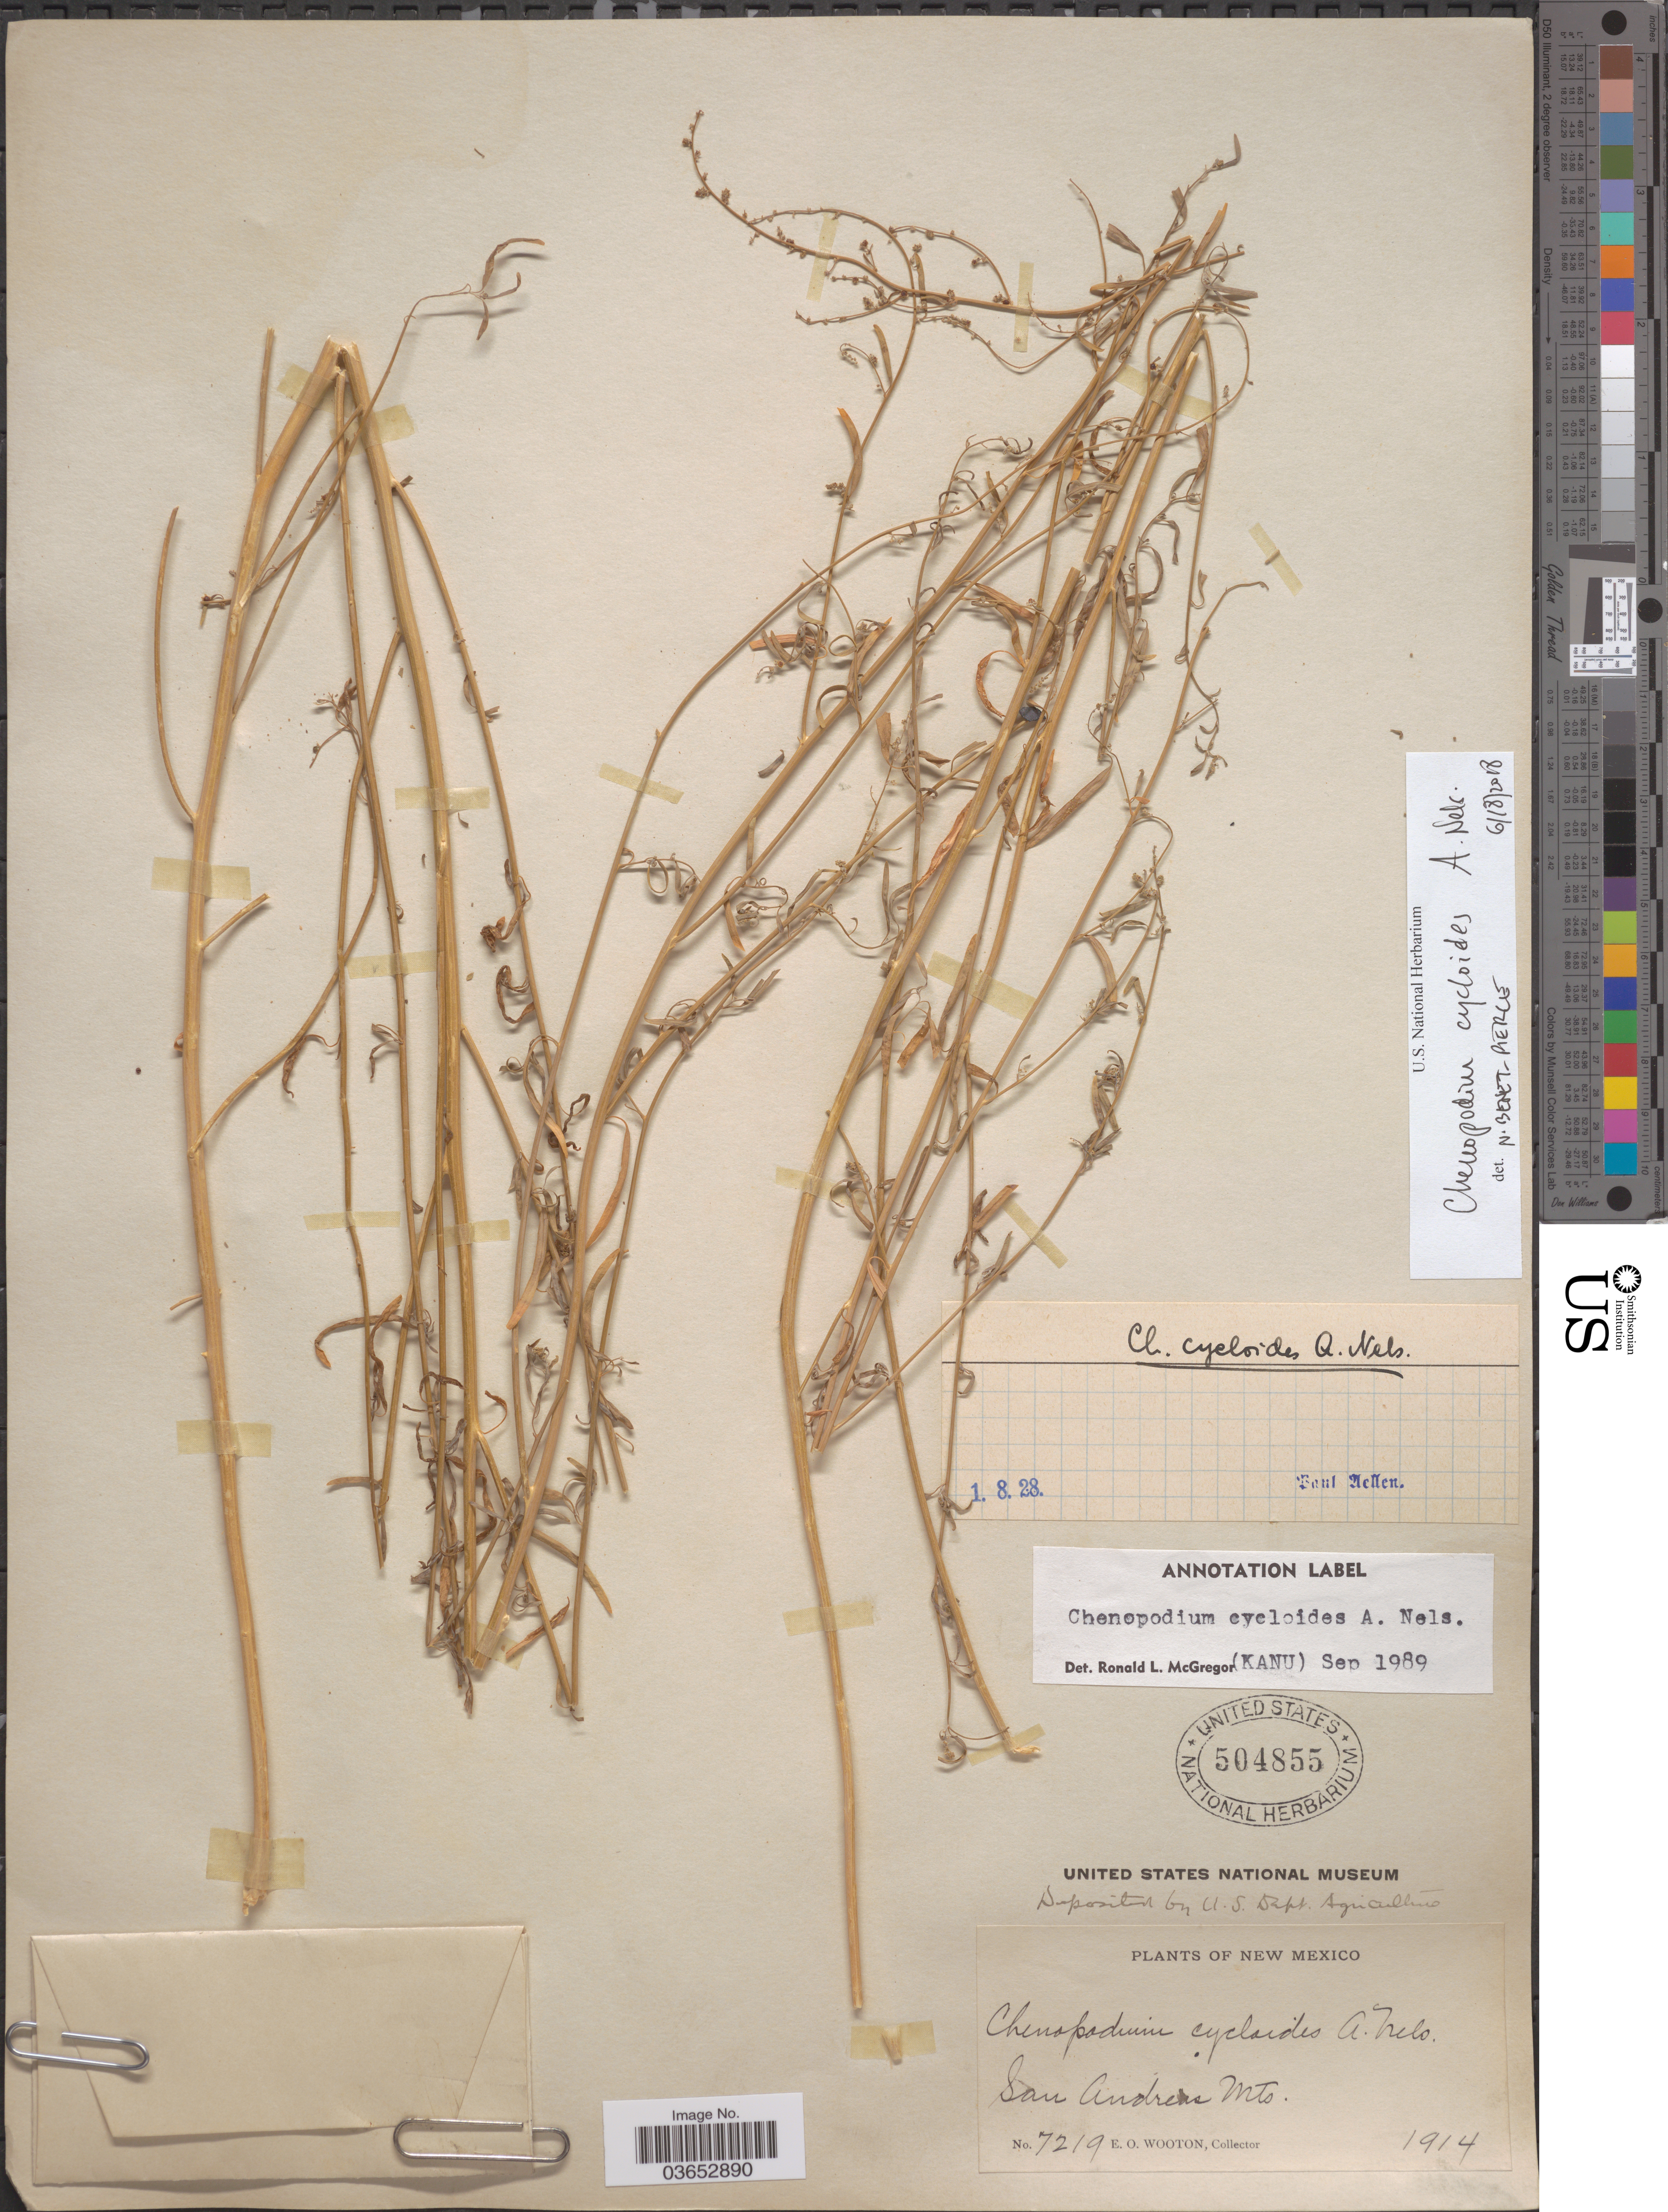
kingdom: Plantae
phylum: Tracheophyta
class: Magnoliopsida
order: Caryophyllales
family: Amaranthaceae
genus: Chenopodium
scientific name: Chenopodium cycloides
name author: A. Nelson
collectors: E. O. Wooton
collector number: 7219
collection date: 1914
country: United States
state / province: New Mexico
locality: San Andreas Mts.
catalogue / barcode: US 504855